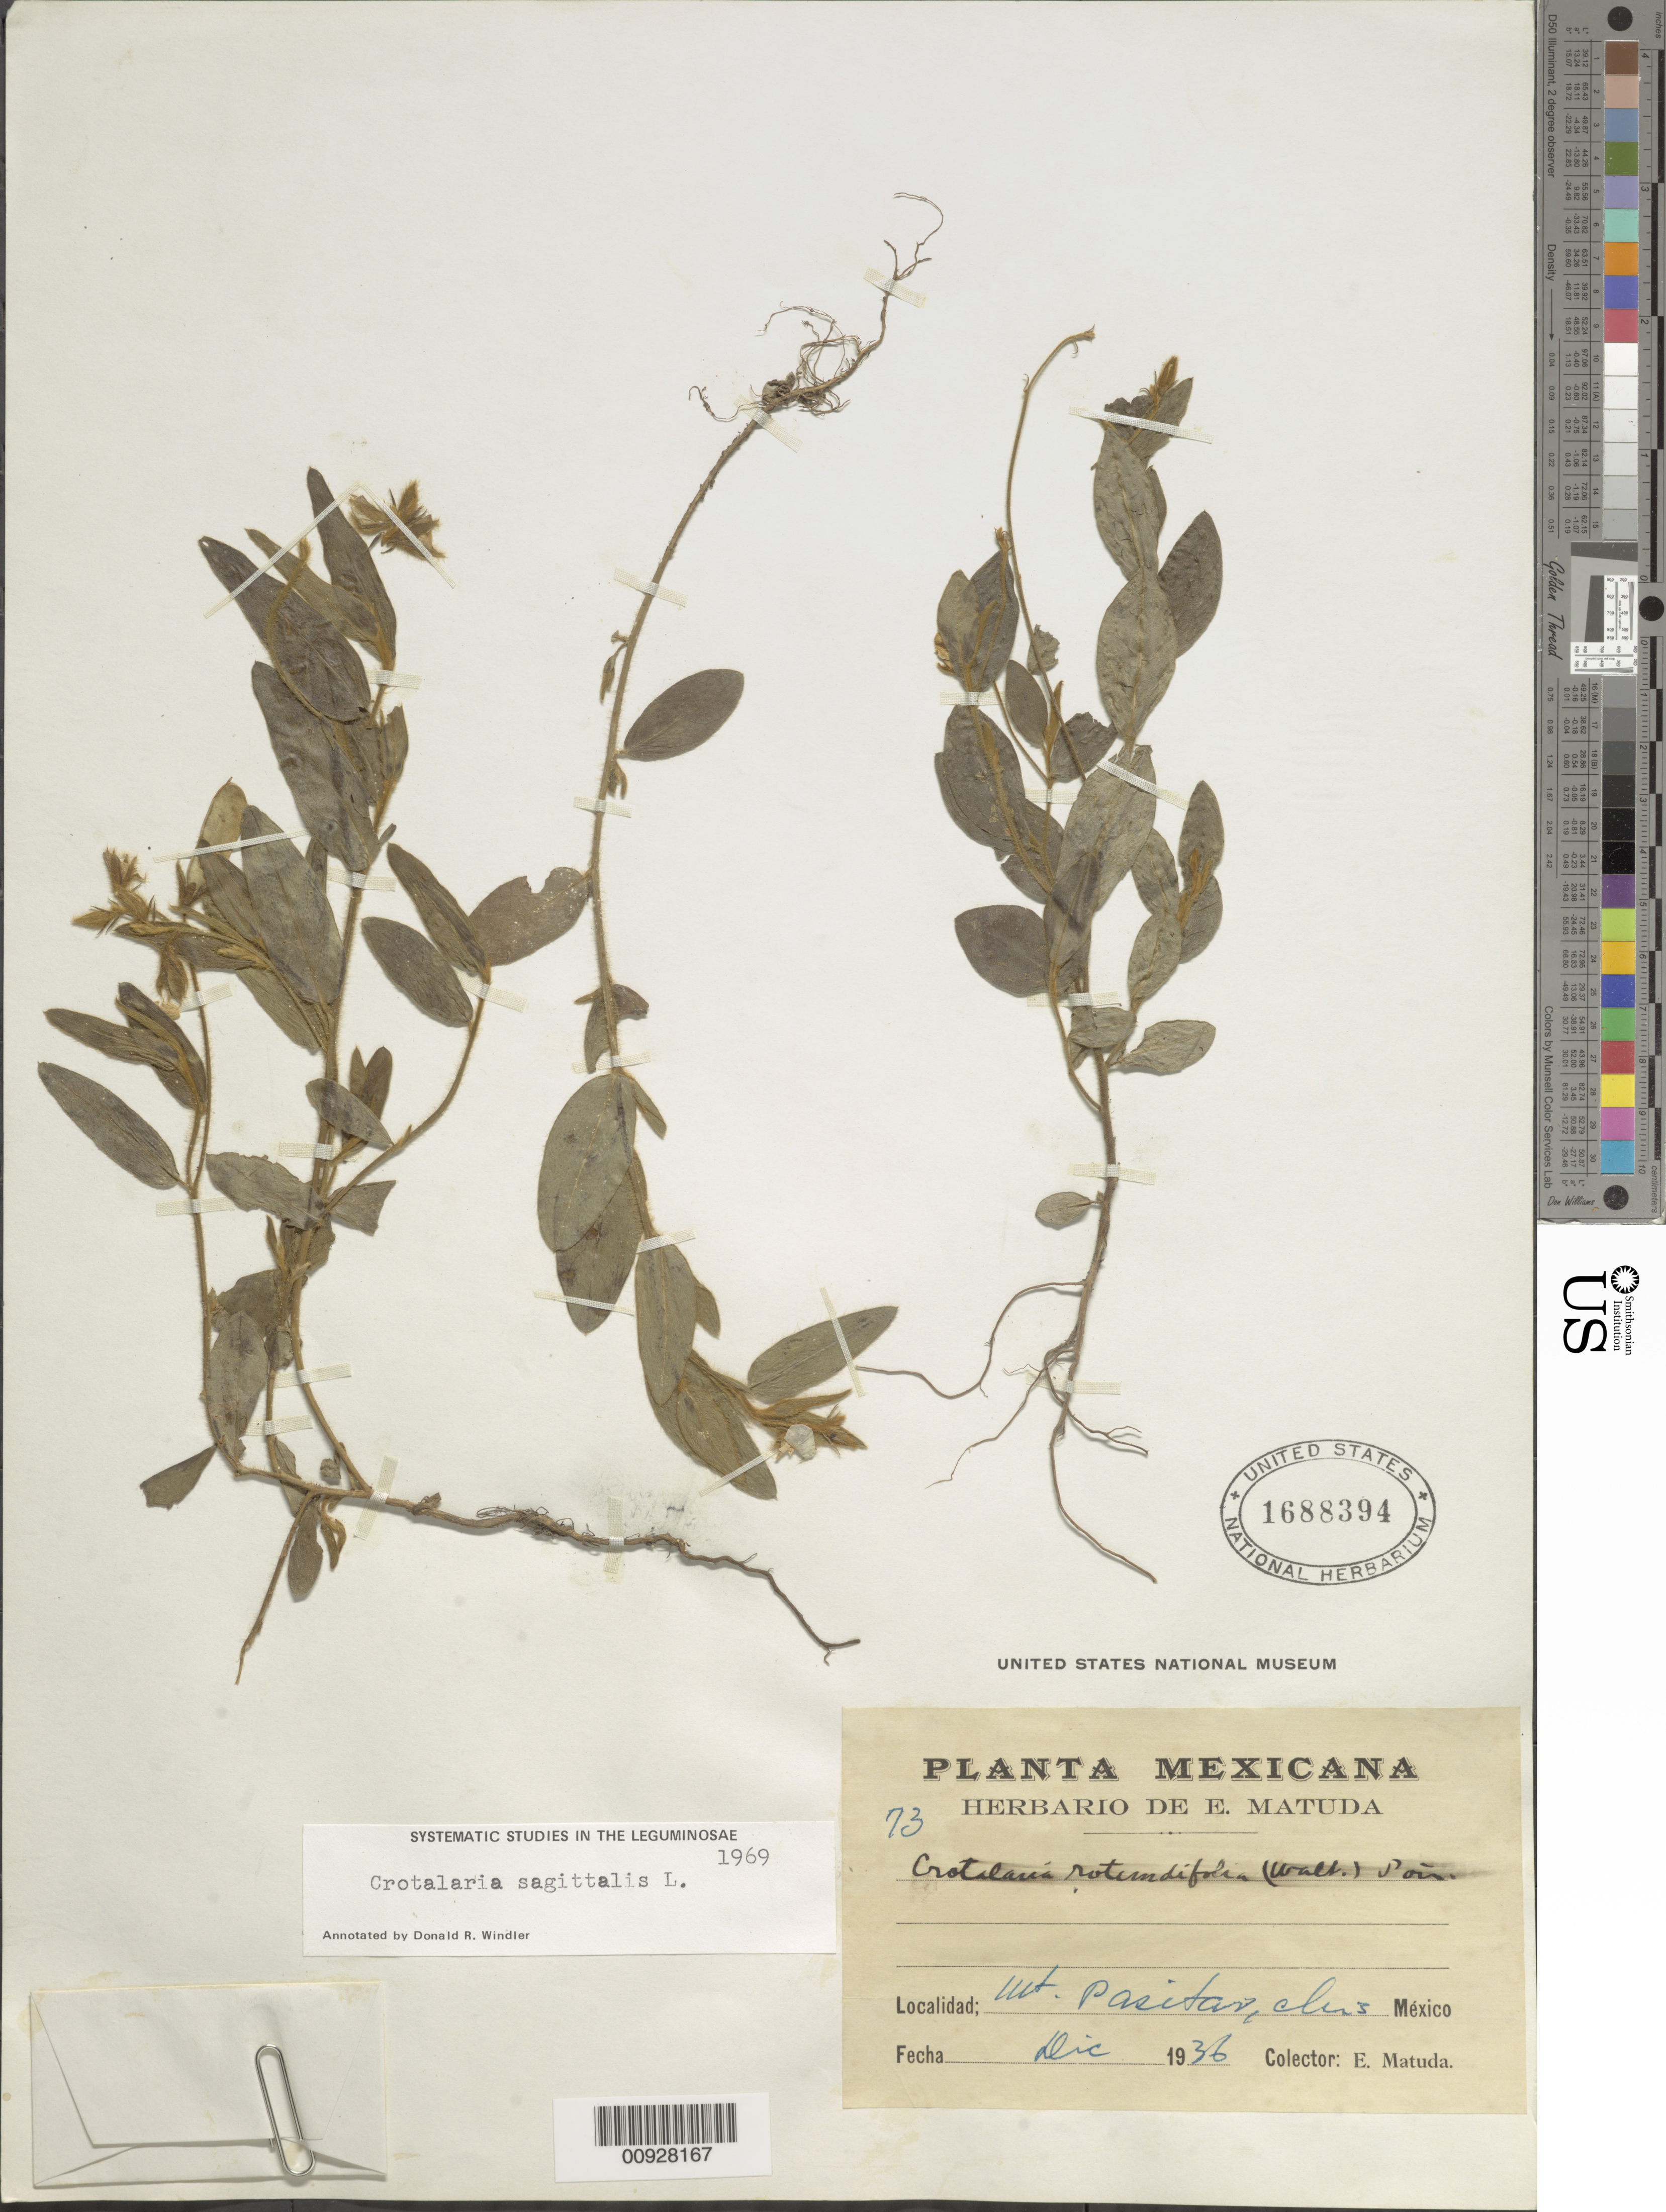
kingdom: Plantae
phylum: Tracheophyta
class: Magnoliopsida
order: Fabales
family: Fabaceae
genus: Crotalaria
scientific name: Crotalaria sagittalis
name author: L.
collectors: E. Matuda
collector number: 73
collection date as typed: Dec 1936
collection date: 1936-12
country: Mexico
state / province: Chiapas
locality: Mt. Pasitar, Chiapas.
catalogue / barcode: US 1688394